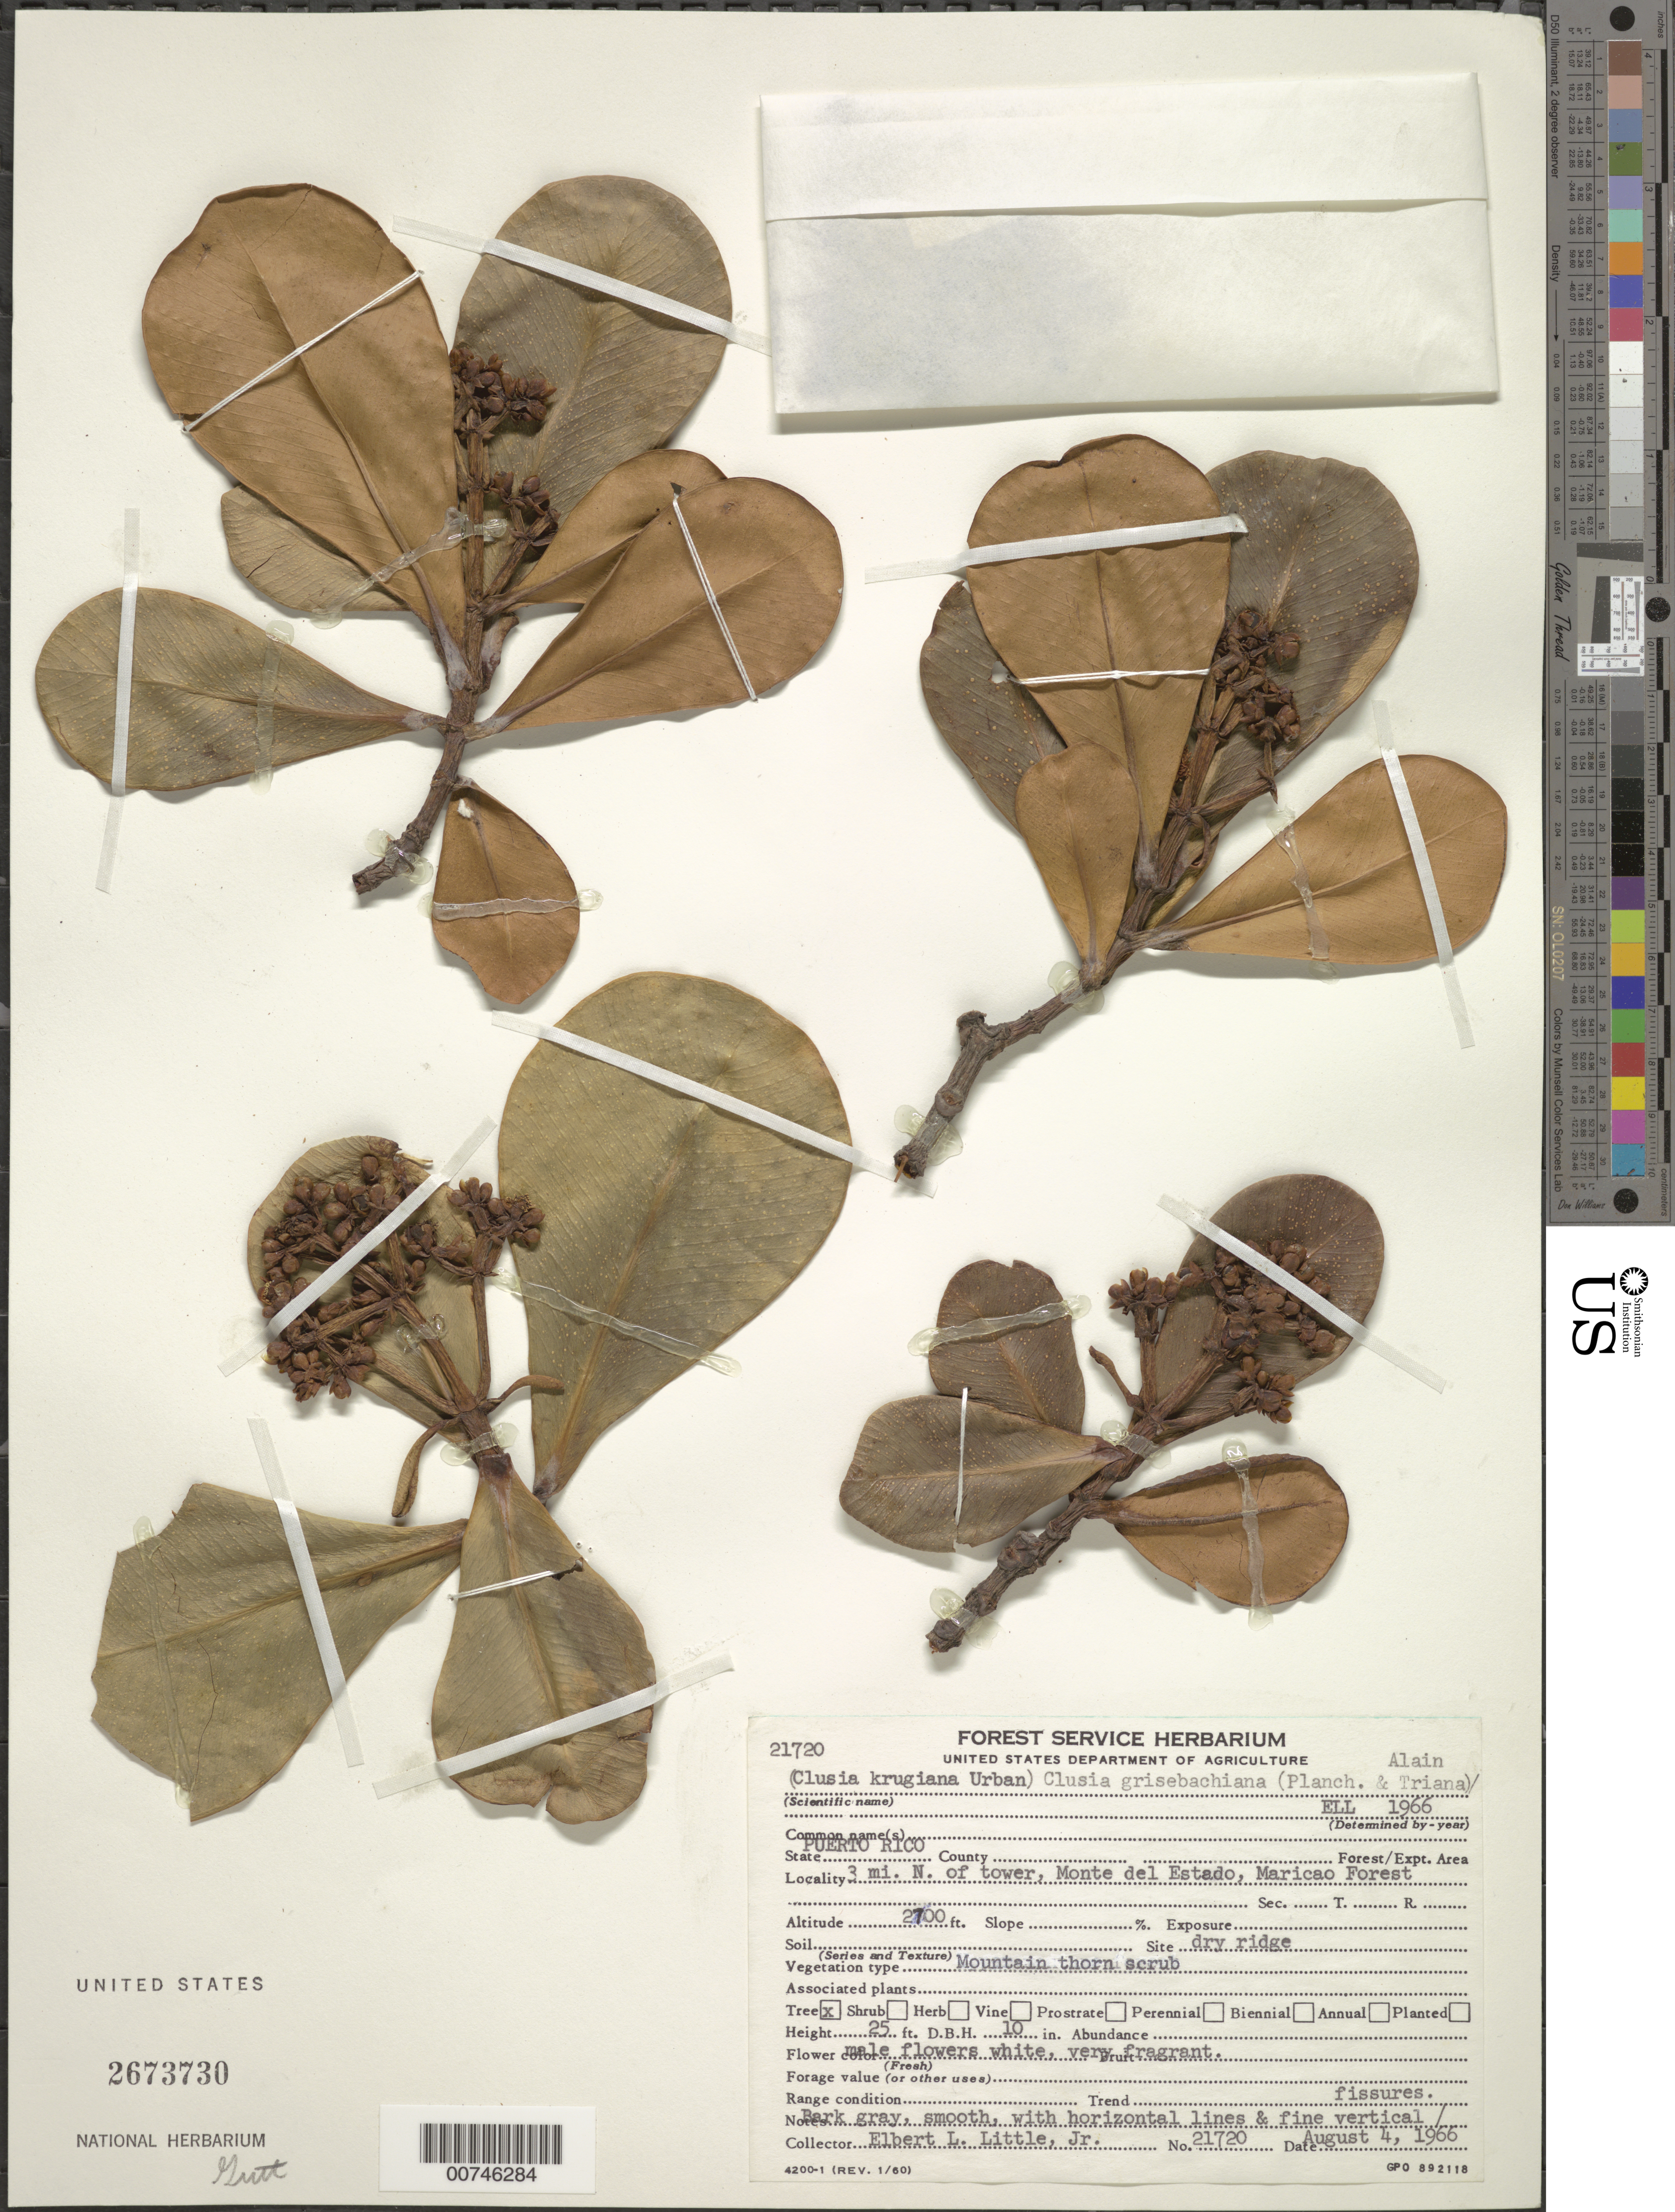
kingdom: Plantae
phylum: Tracheophyta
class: Magnoliopsida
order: Malpighiales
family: Clusiaceae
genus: Clusia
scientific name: Clusia clusioides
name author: (Griseb.) D'Arcy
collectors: E. L. Little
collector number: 21720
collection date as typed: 04 Aug 1966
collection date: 1966-08-04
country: Puerto Rico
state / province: Maricao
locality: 3 miles N of tower, Monte del estado, Maricao Forest.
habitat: Mounatin thorn scrub, dry ridge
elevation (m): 2700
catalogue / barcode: US 2673730